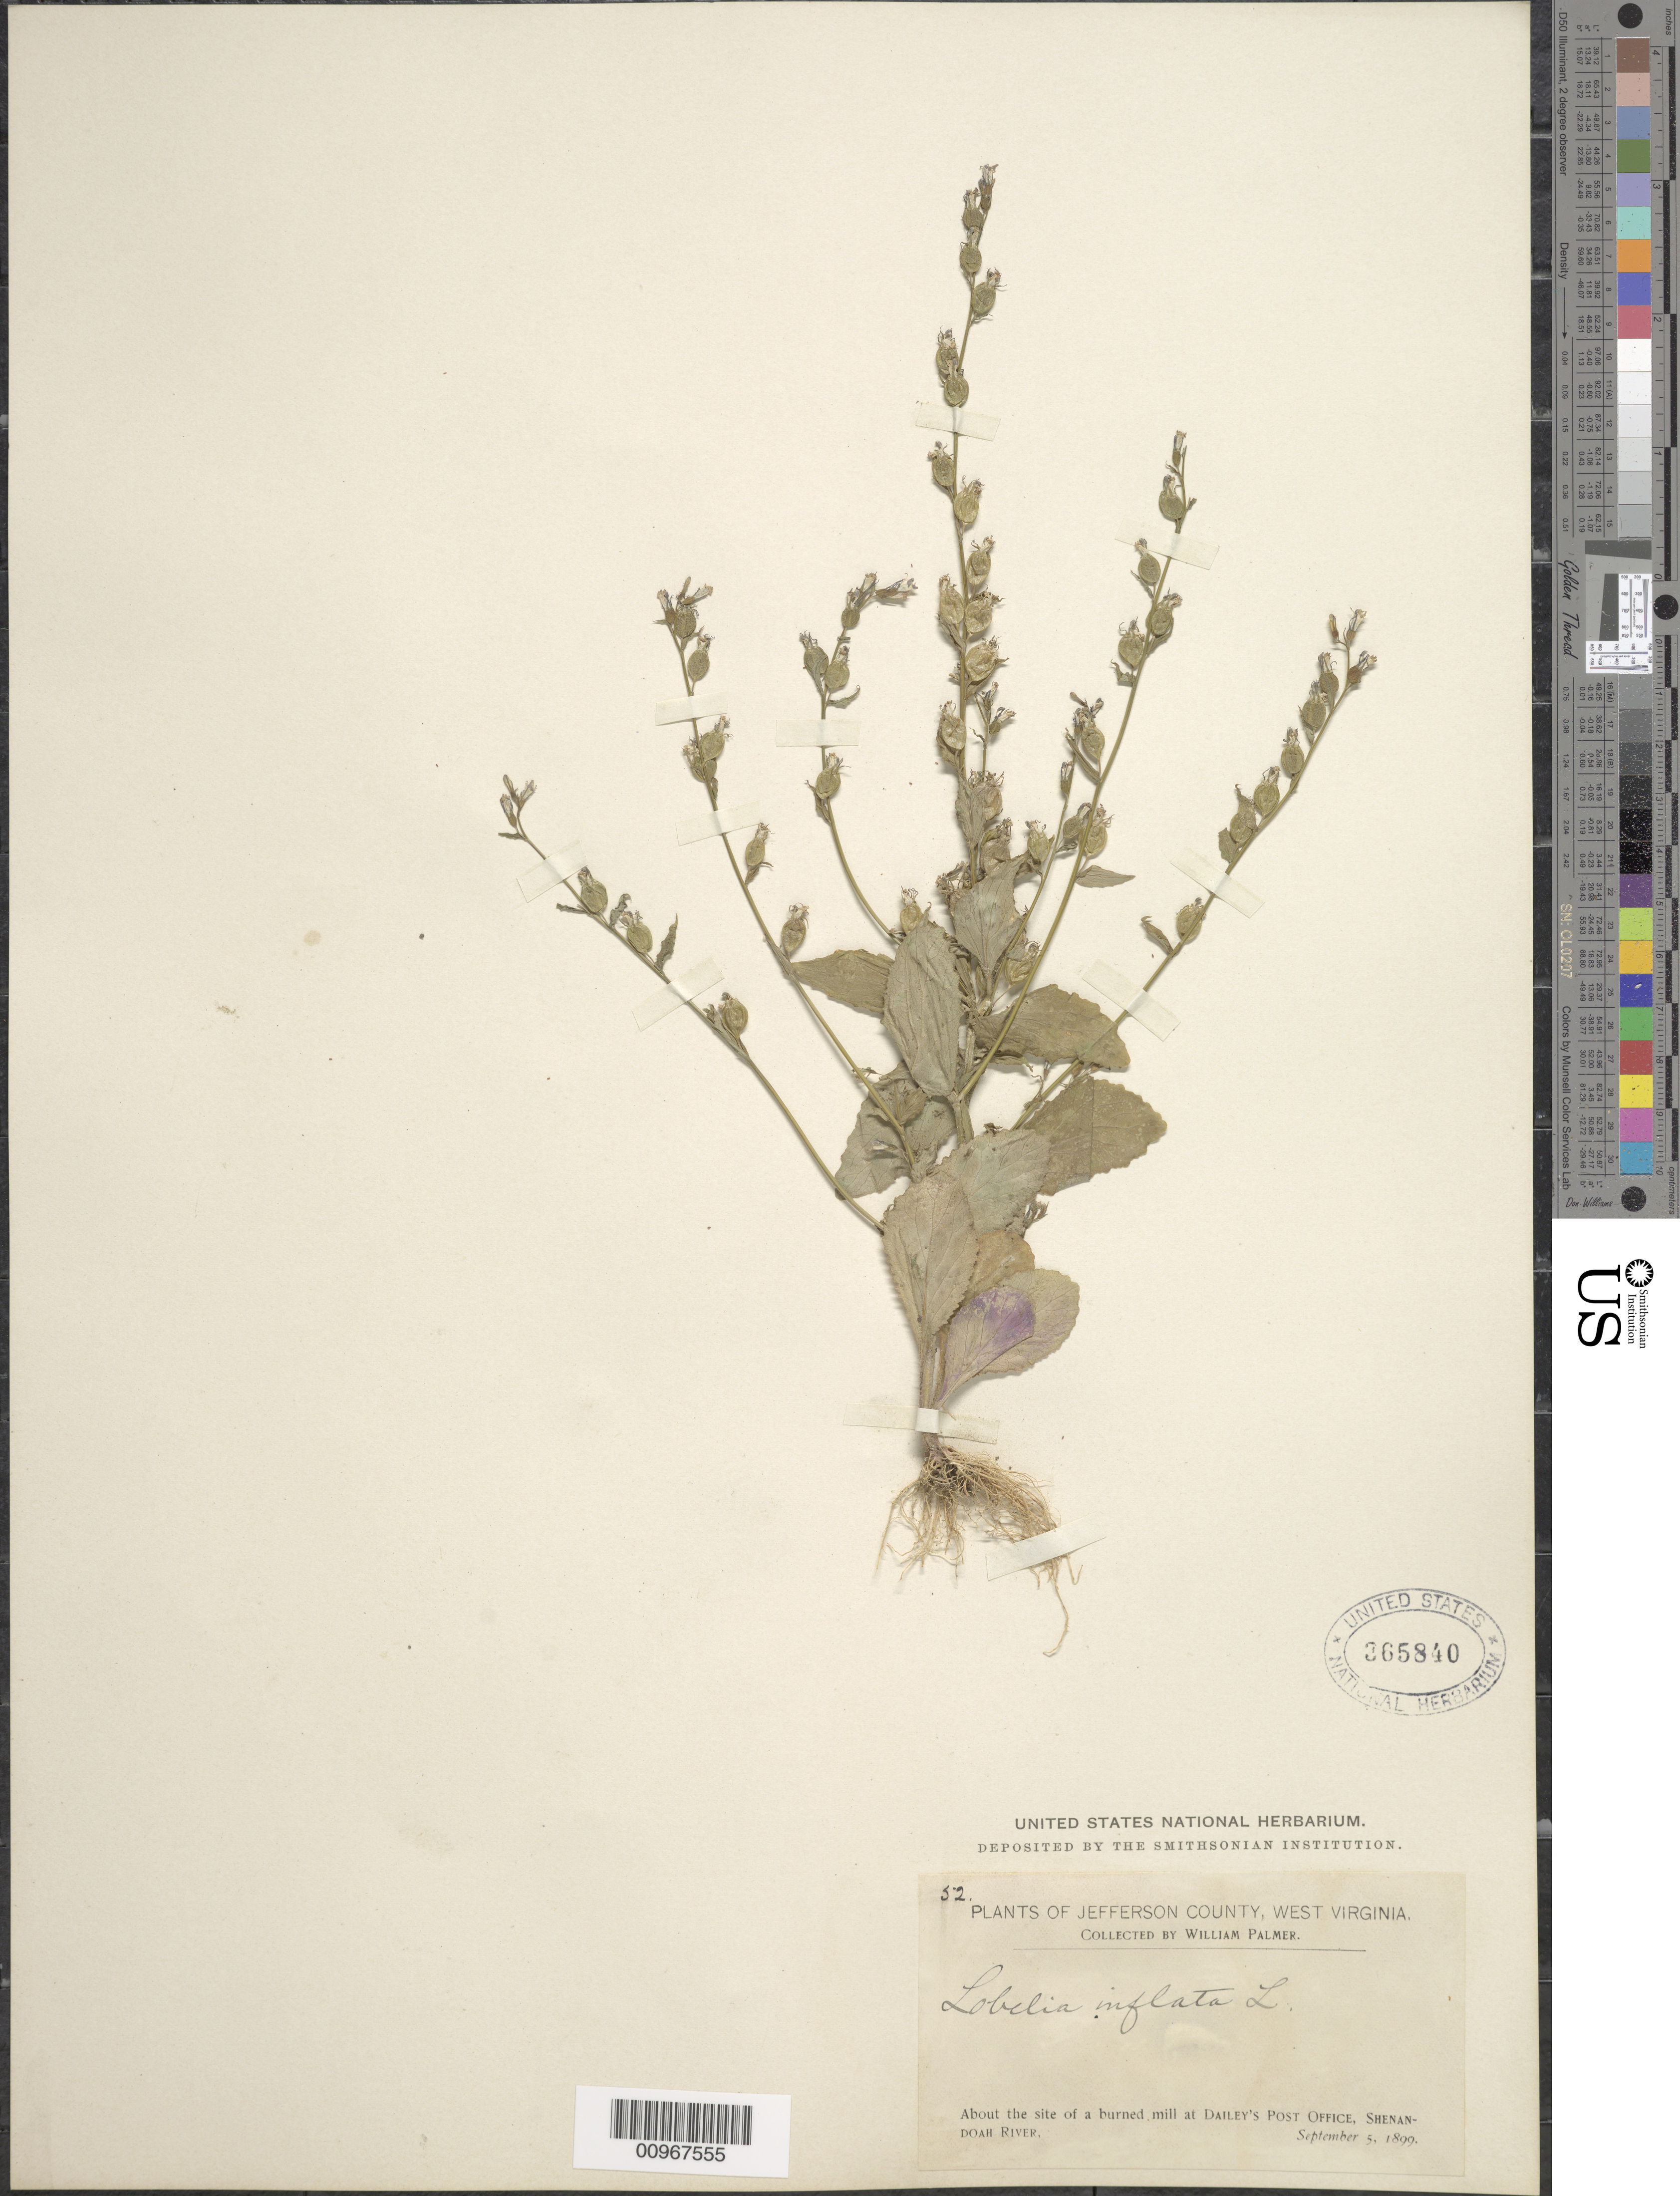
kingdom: Plantae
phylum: Tracheophyta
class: Magnoliopsida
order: Asterales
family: Campanulaceae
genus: Lobelia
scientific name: Lobelia inflata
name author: L.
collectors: W. Palmer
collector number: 52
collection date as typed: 5 Sep 1899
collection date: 1899-09-05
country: United States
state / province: West Virginia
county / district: Jefferson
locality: Dailey's Post Office, Shenandoah River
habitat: about the site of a burnt mill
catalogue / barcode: US 365840